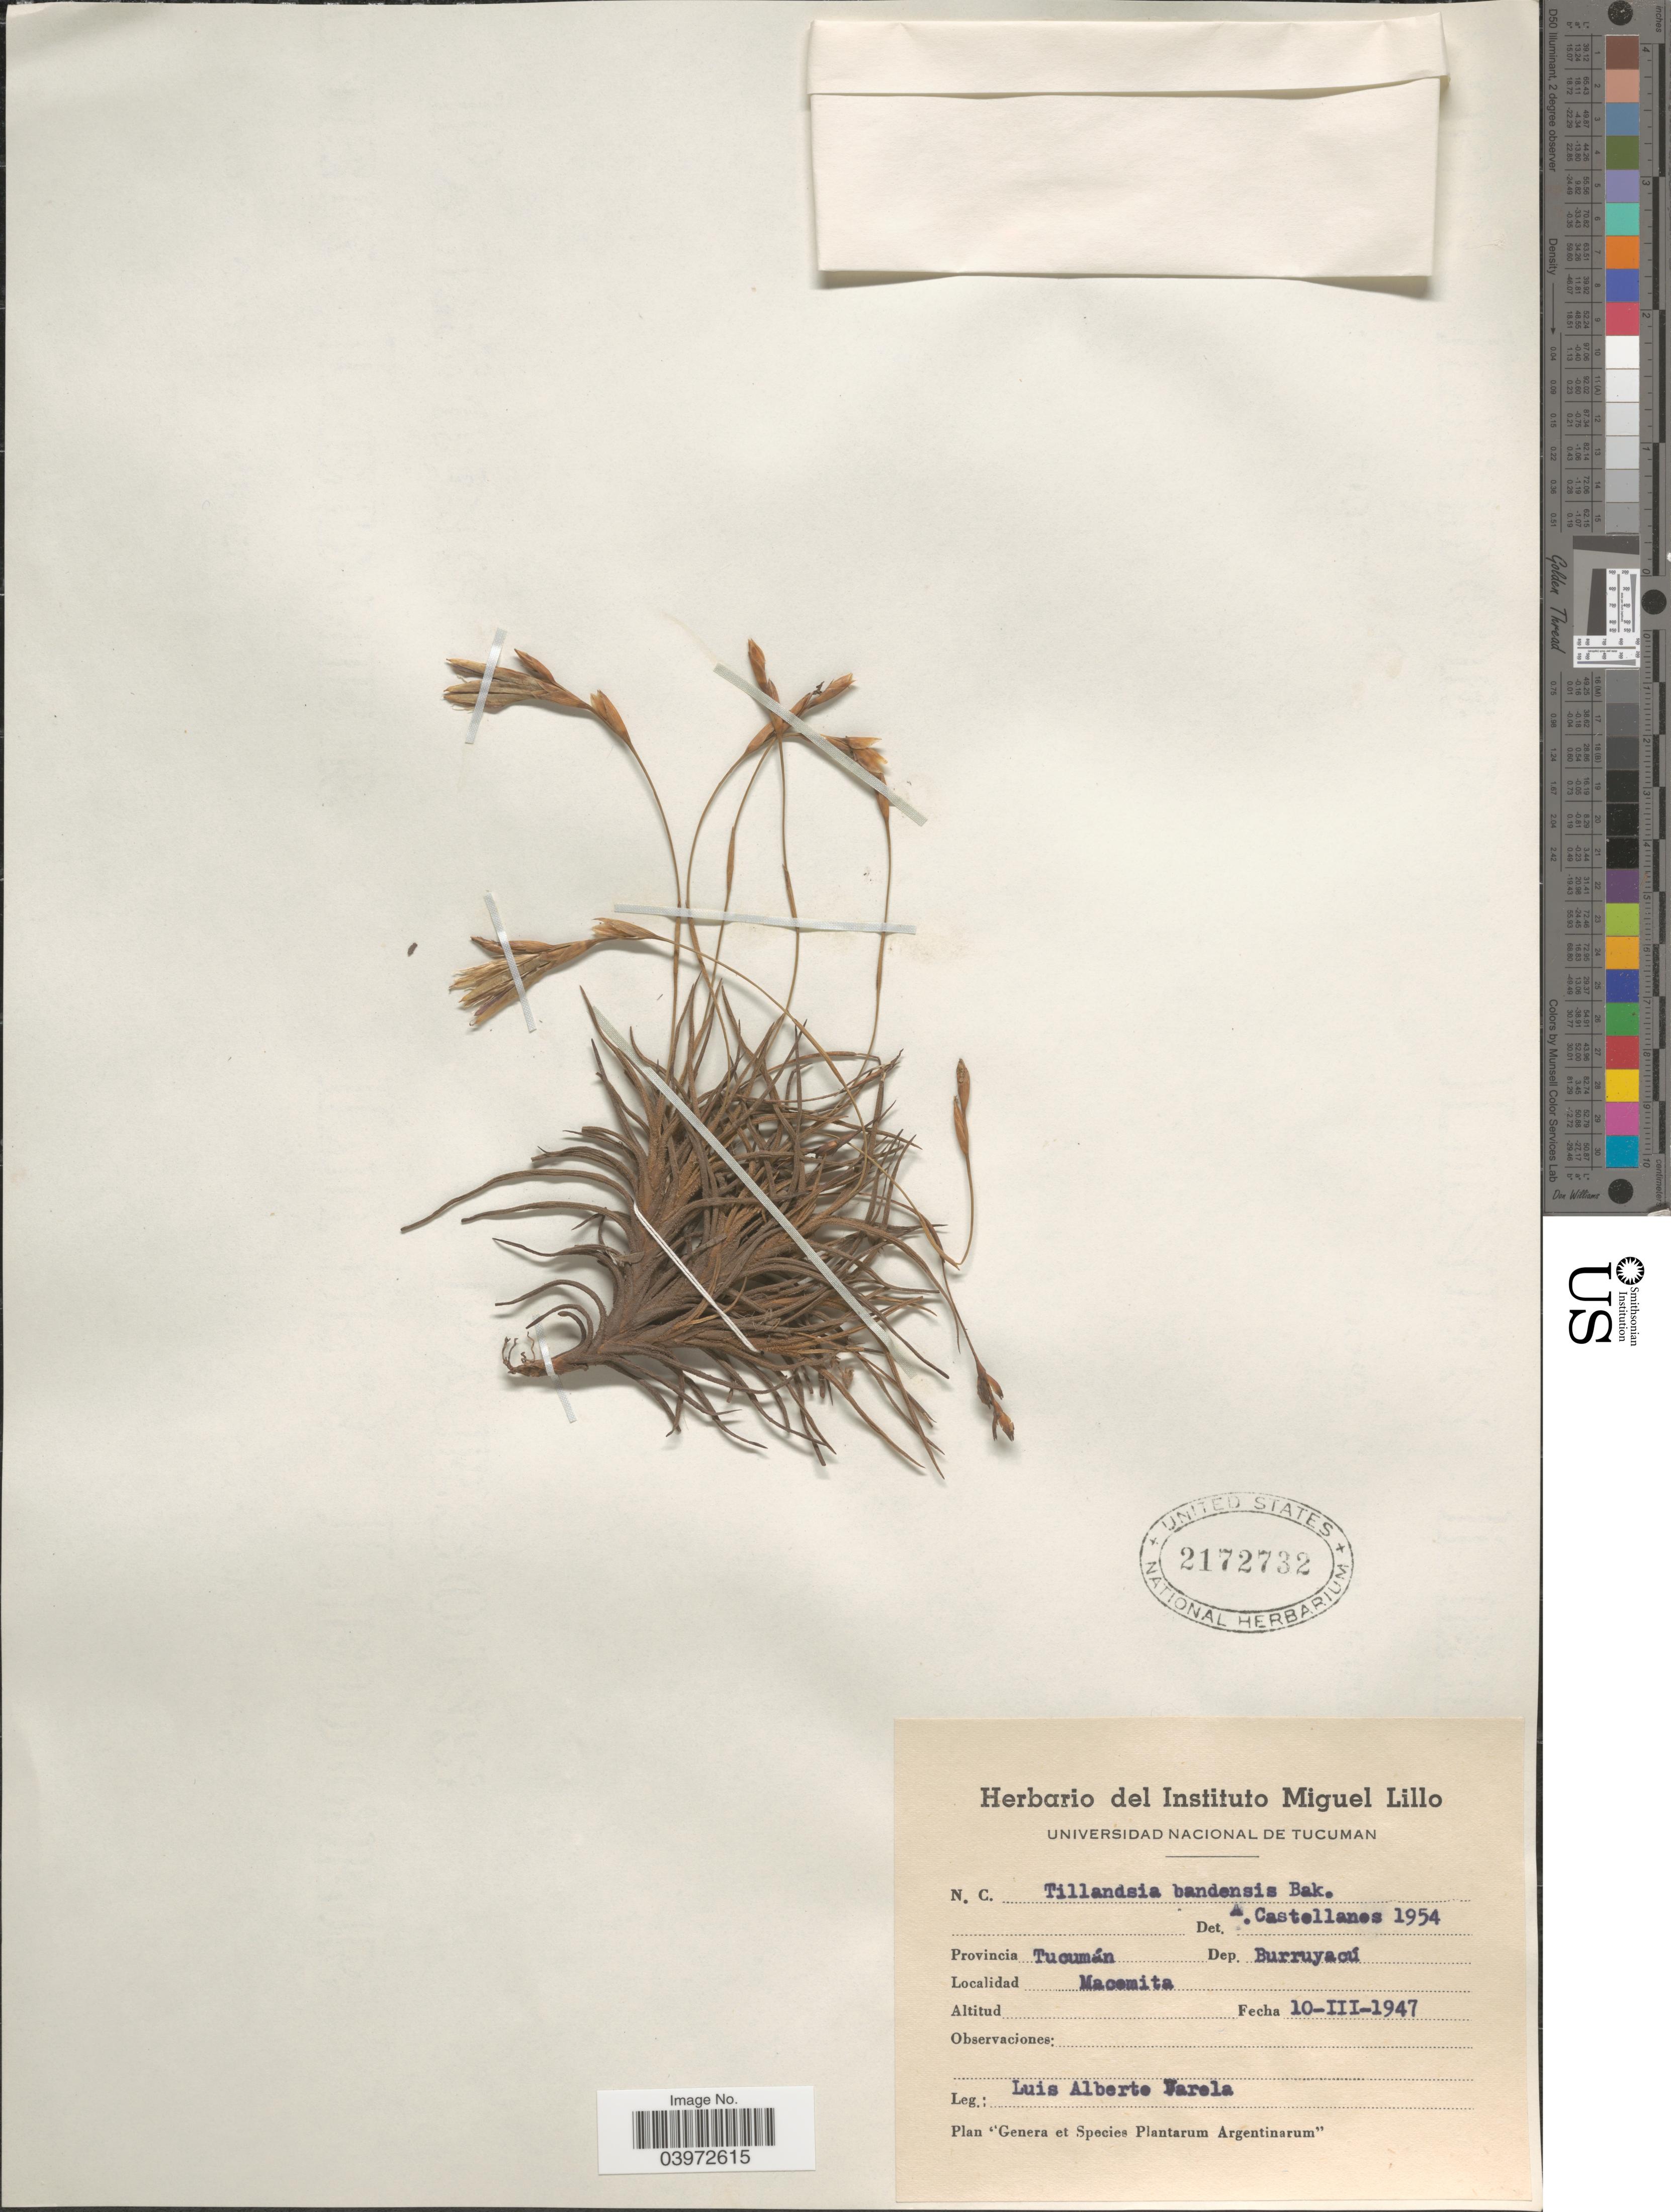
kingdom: Plantae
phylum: Tracheophyta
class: Liliopsida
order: Poales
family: Bromeliaceae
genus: Tillandsia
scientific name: Tillandsia bandensis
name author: Baker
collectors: L. Varela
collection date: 1947-03-10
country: Argentina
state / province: Tucuman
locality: Dep. Burruyacú. Macemita.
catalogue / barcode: US 2172732